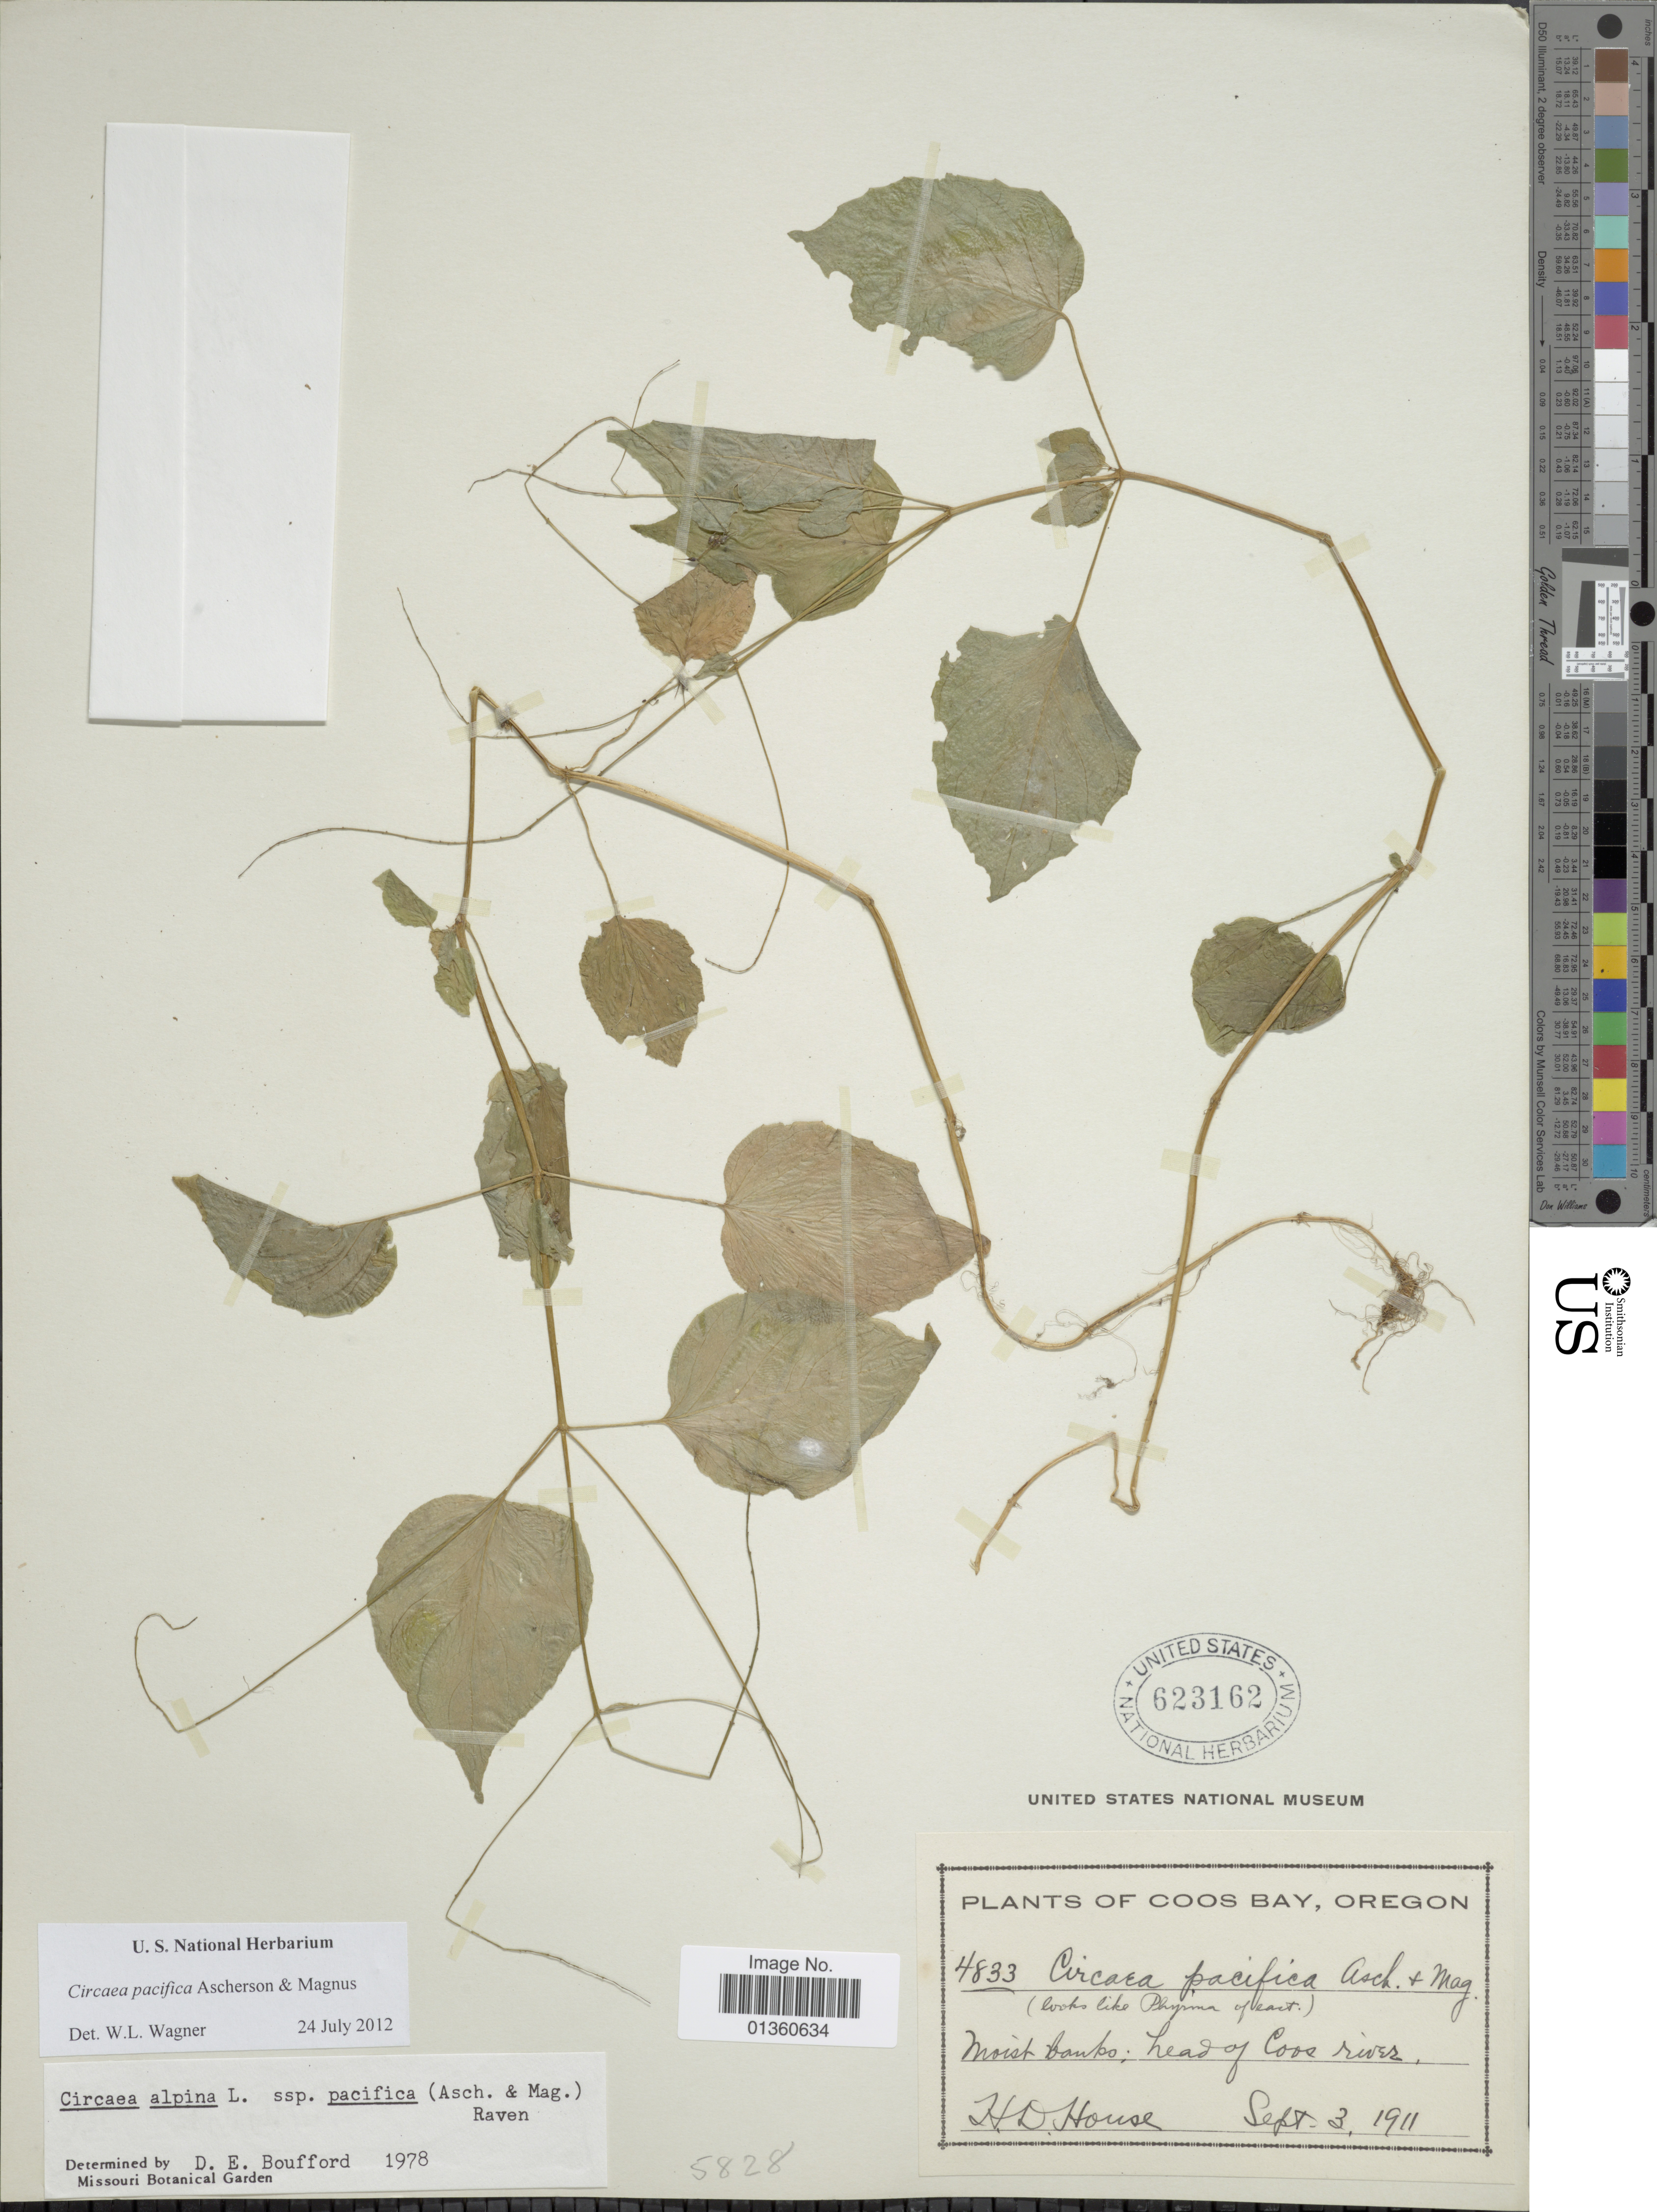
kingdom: Plantae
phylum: Tracheophyta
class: Magnoliopsida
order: Myrtales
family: Onagraceae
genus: Circaea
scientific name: Circaea pacifica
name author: Asch. & Magnus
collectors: H. D. House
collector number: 4833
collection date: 1911-09-03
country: United States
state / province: Oregon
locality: Coos Bay. Head of Coos river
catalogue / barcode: US 623162